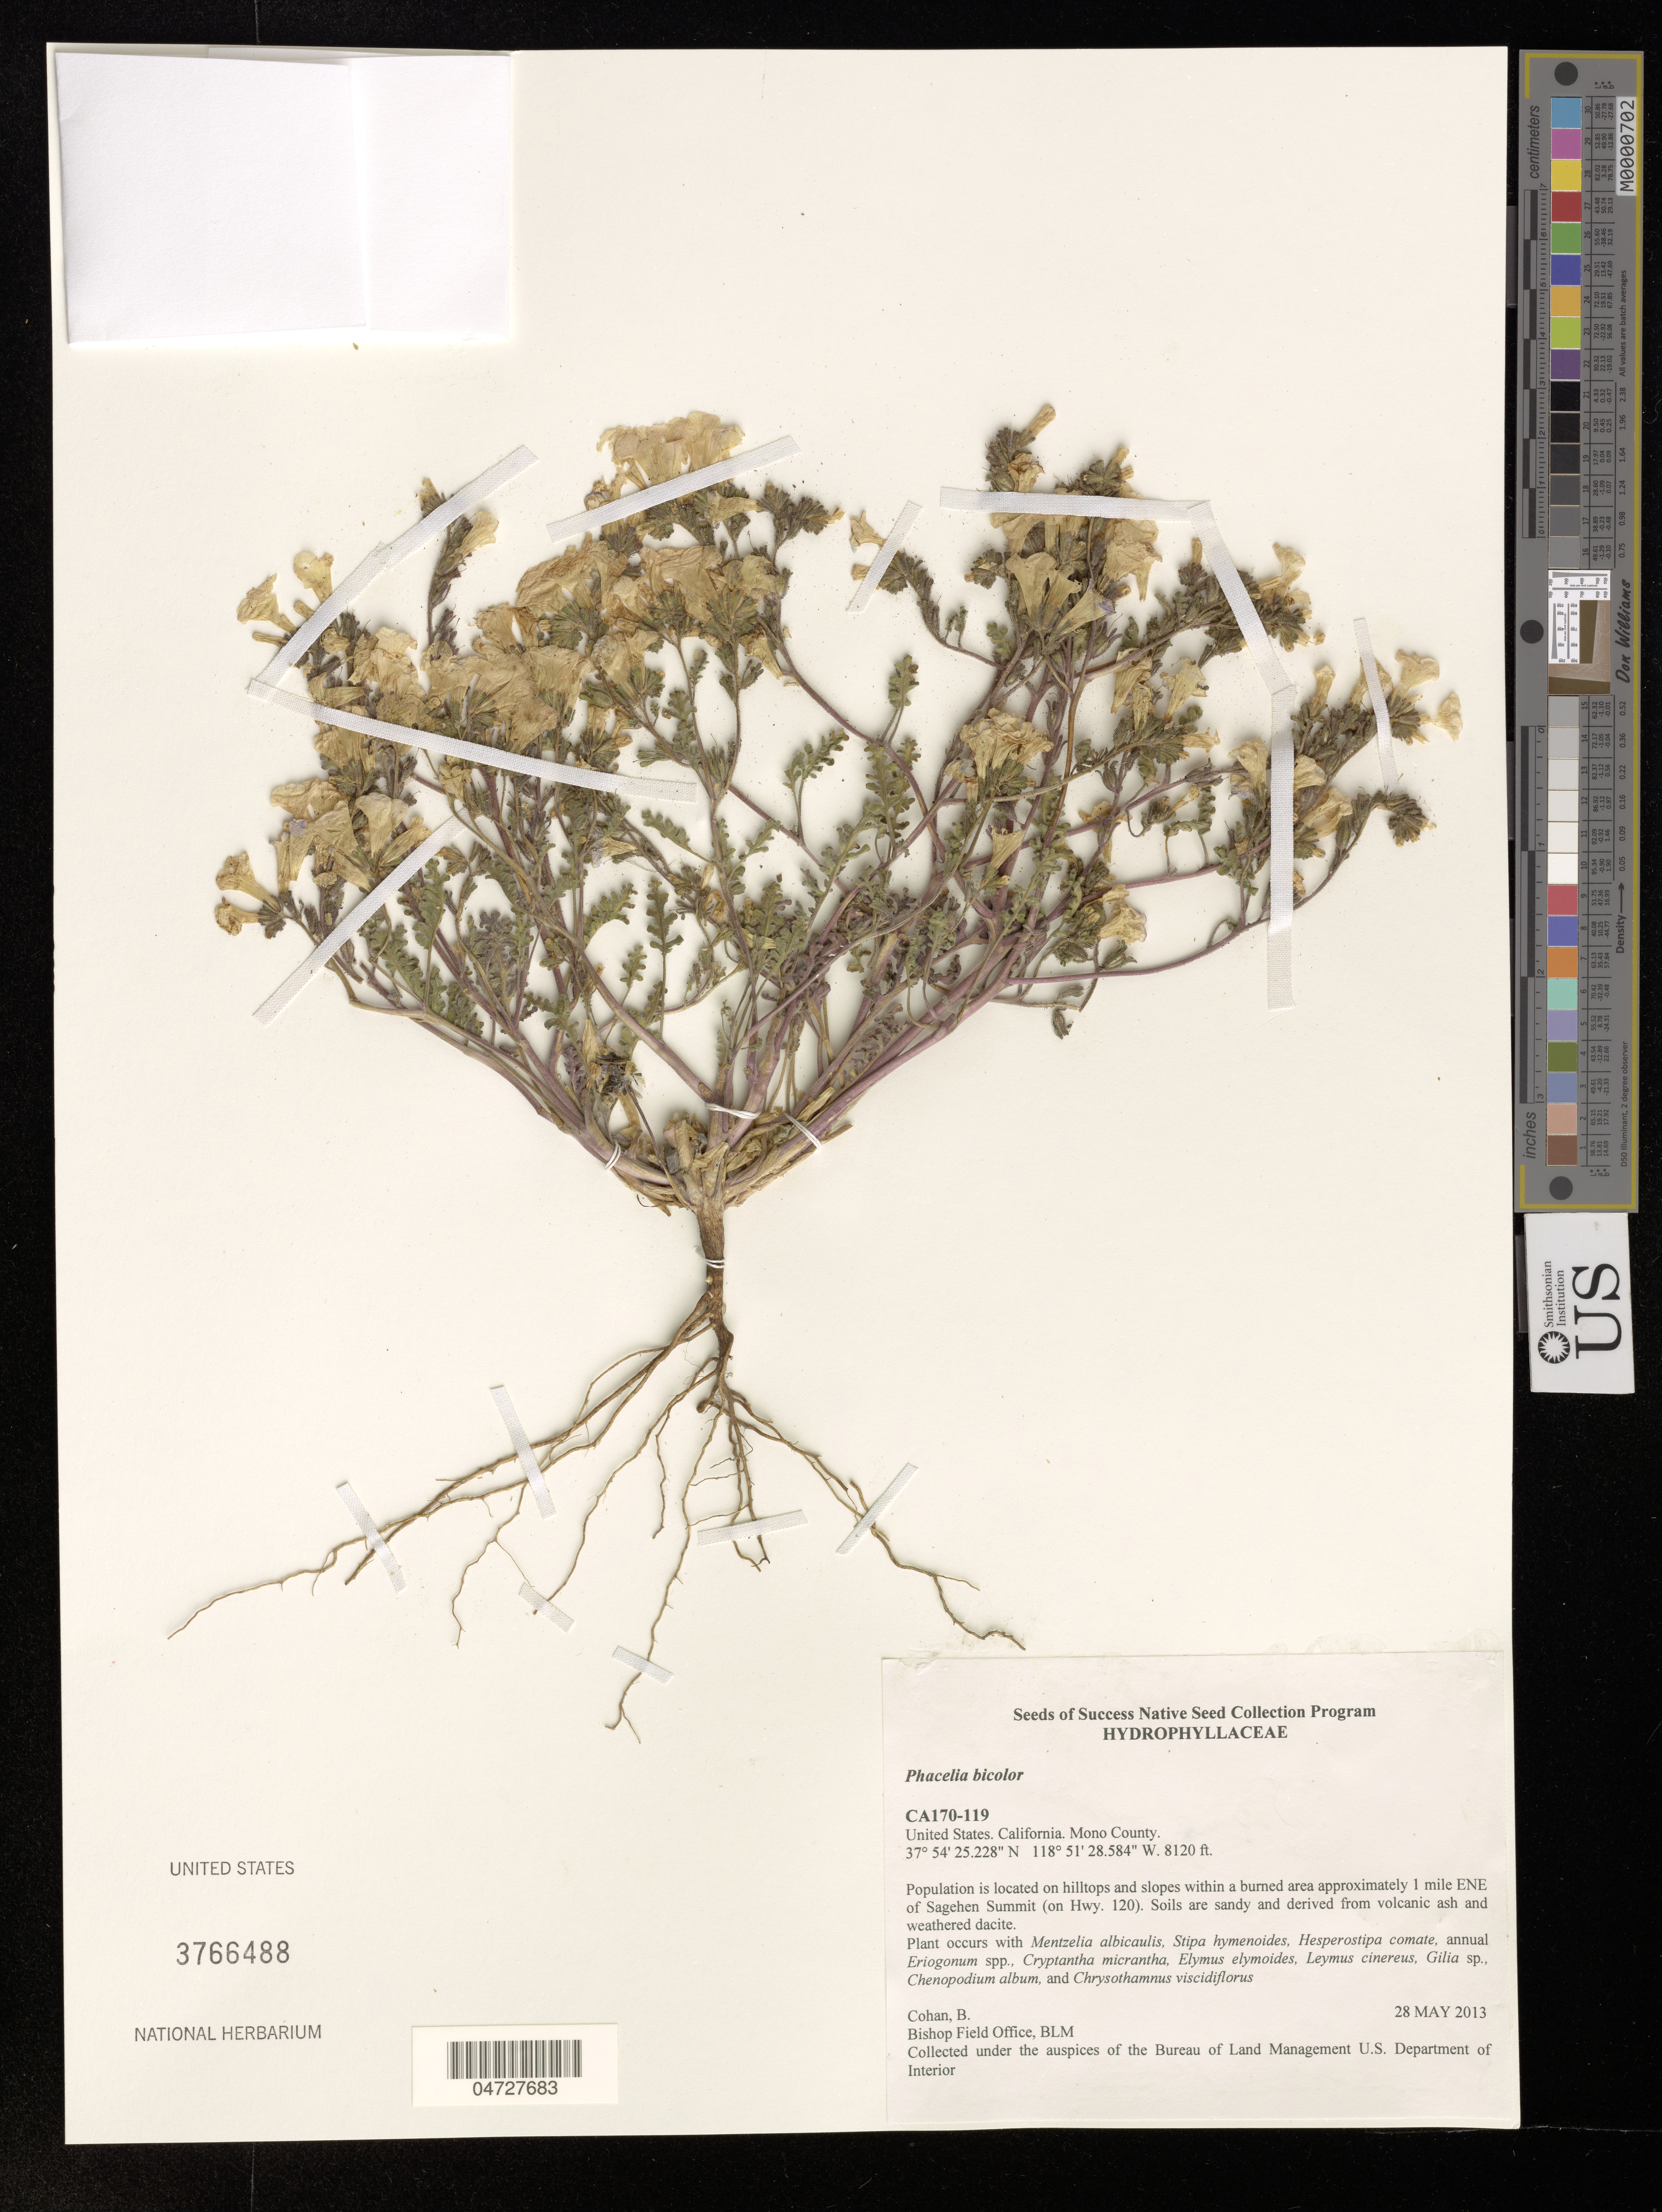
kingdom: Plantae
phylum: Tracheophyta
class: Magnoliopsida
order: Boraginales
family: Hydrophyllaceae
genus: Phacelia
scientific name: Phacelia bicolor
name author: Torr. in C. King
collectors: B. Cohan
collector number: CA170-119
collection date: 2013-05-28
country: United States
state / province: California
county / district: Mono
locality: Mono County. Population is located on hilltops and slopes within a burned area approximately 1 mile ENE of Sagehen Summit (on Hwy. 120).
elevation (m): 2475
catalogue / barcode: US 3766488